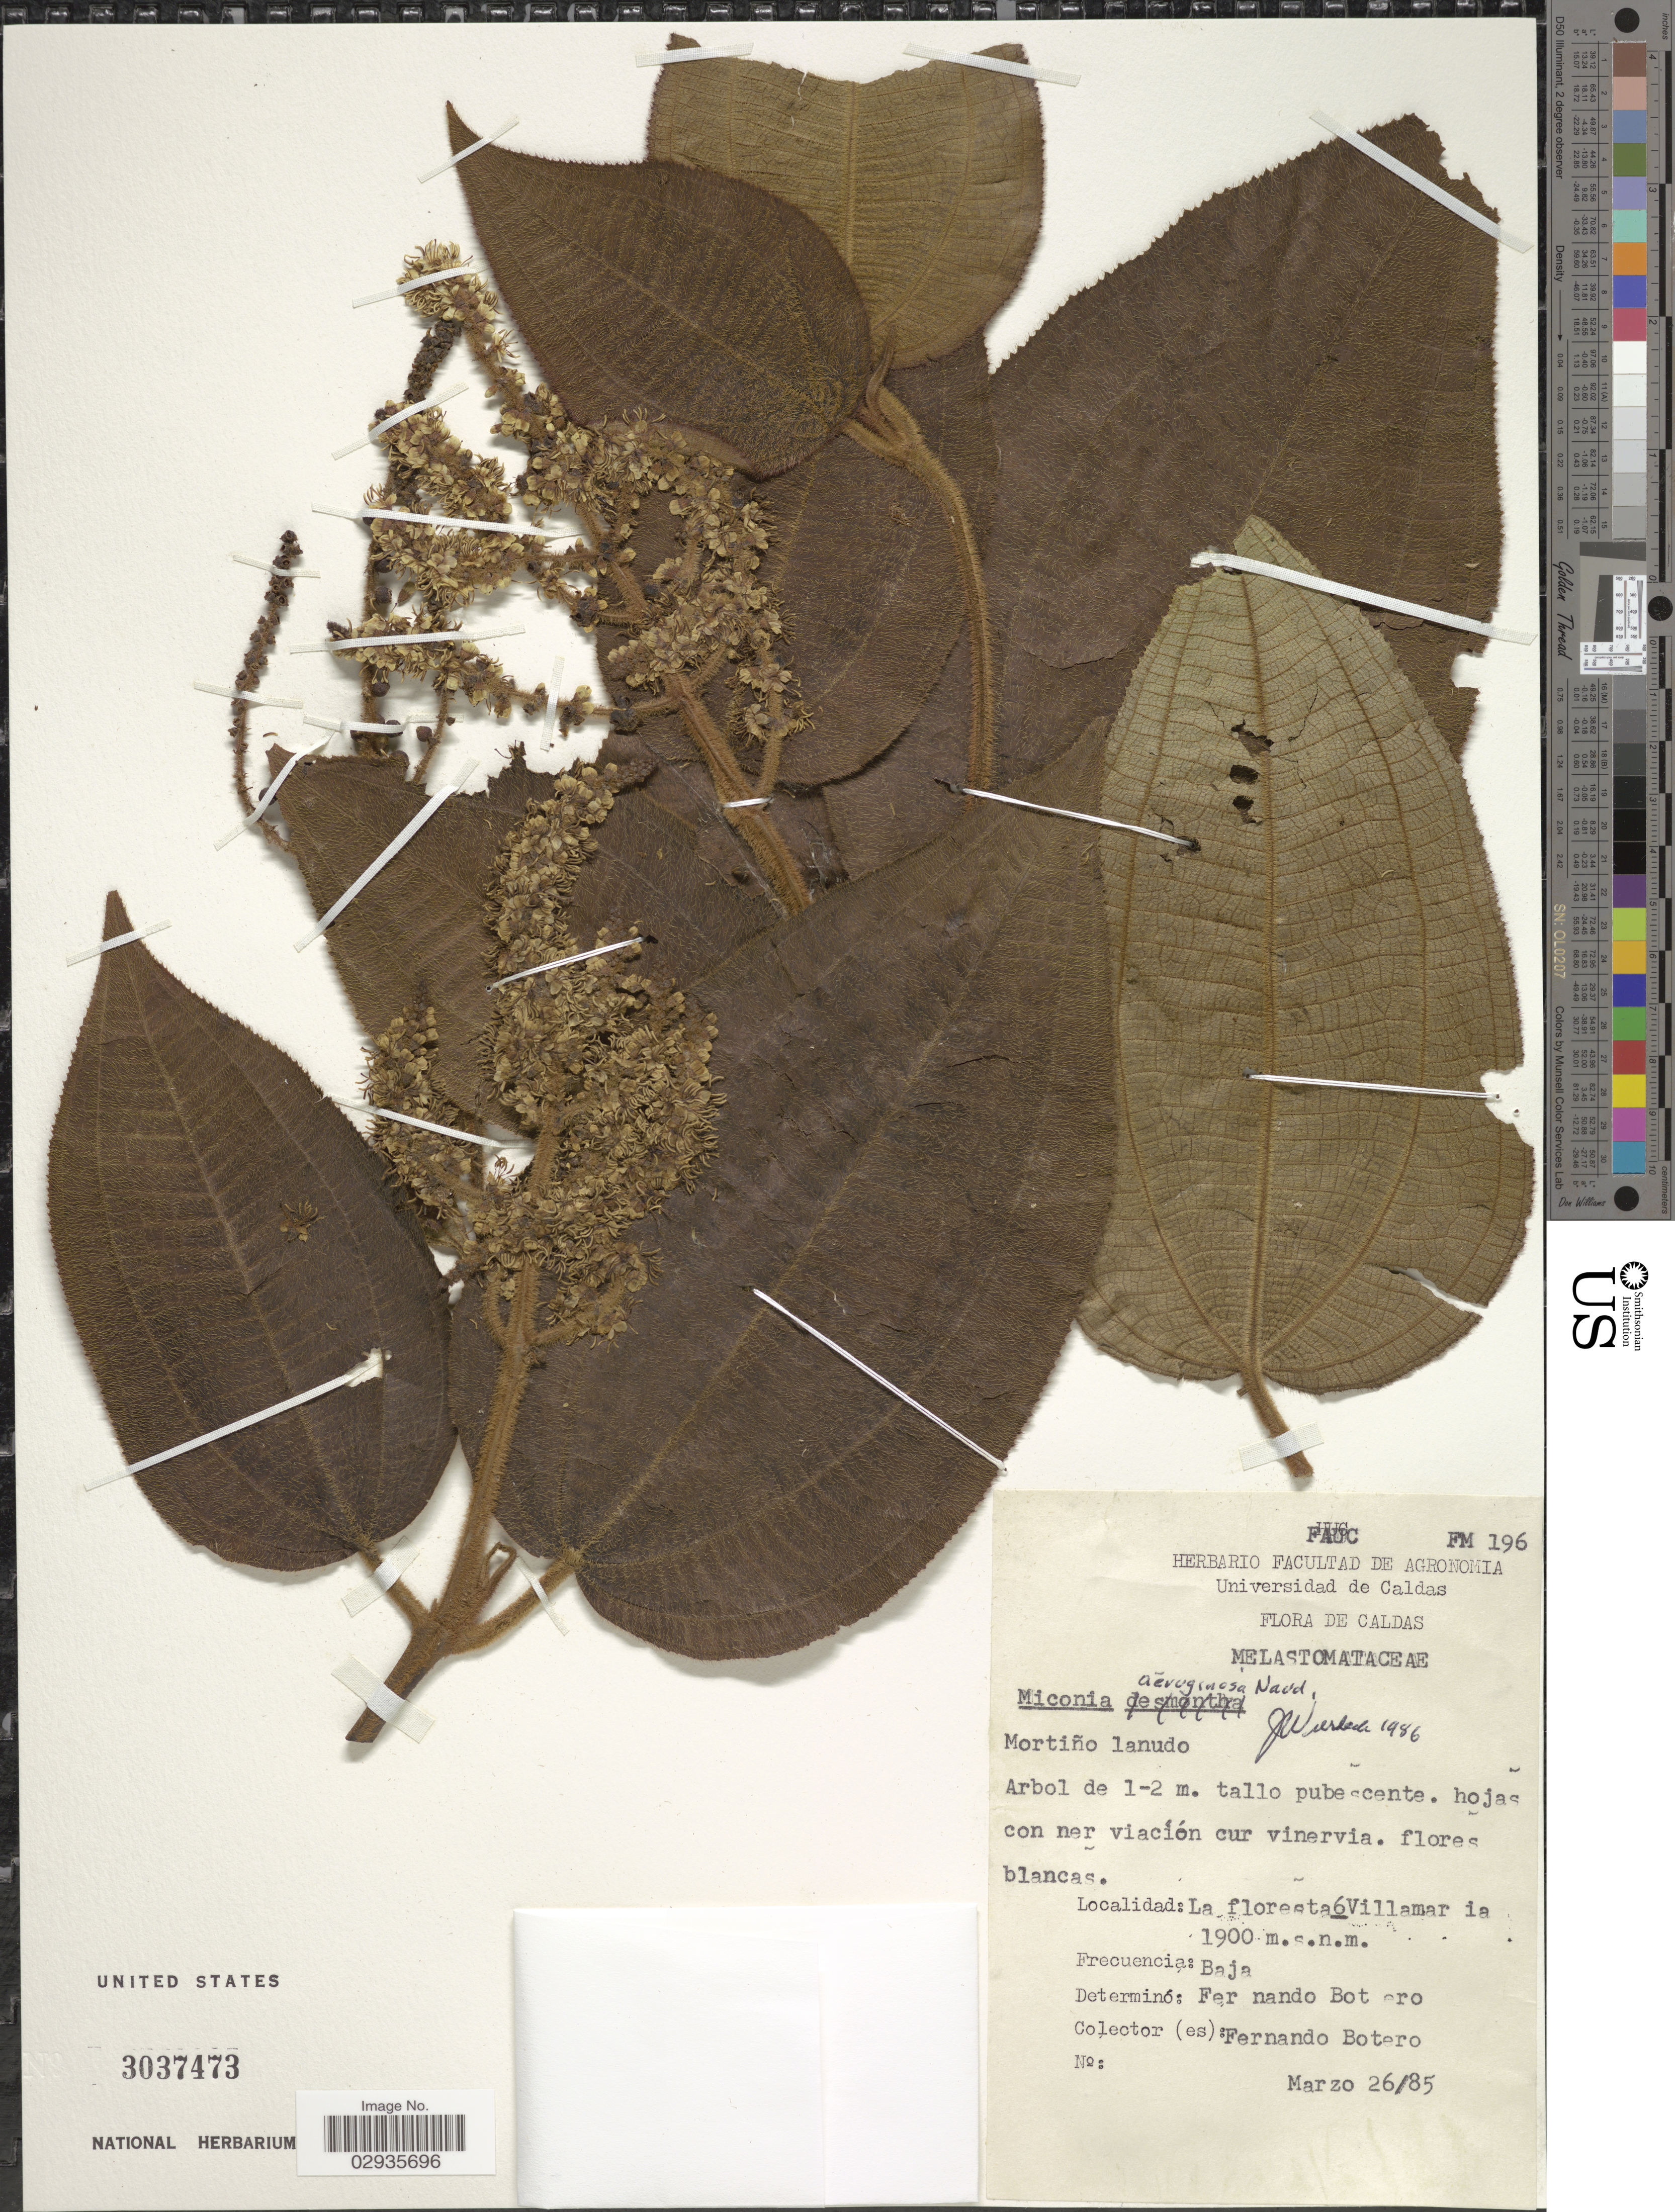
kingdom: Plantae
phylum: Tracheophyta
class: Magnoliopsida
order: Myrtales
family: Melastomataceae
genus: Miconia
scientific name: Miconia aeruginosa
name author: Naudin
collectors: F. Botero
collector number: FM196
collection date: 1985-03-26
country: Colombia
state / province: Caldas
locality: La floresta 6 Villamaria.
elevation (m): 1900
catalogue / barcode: US 3037473